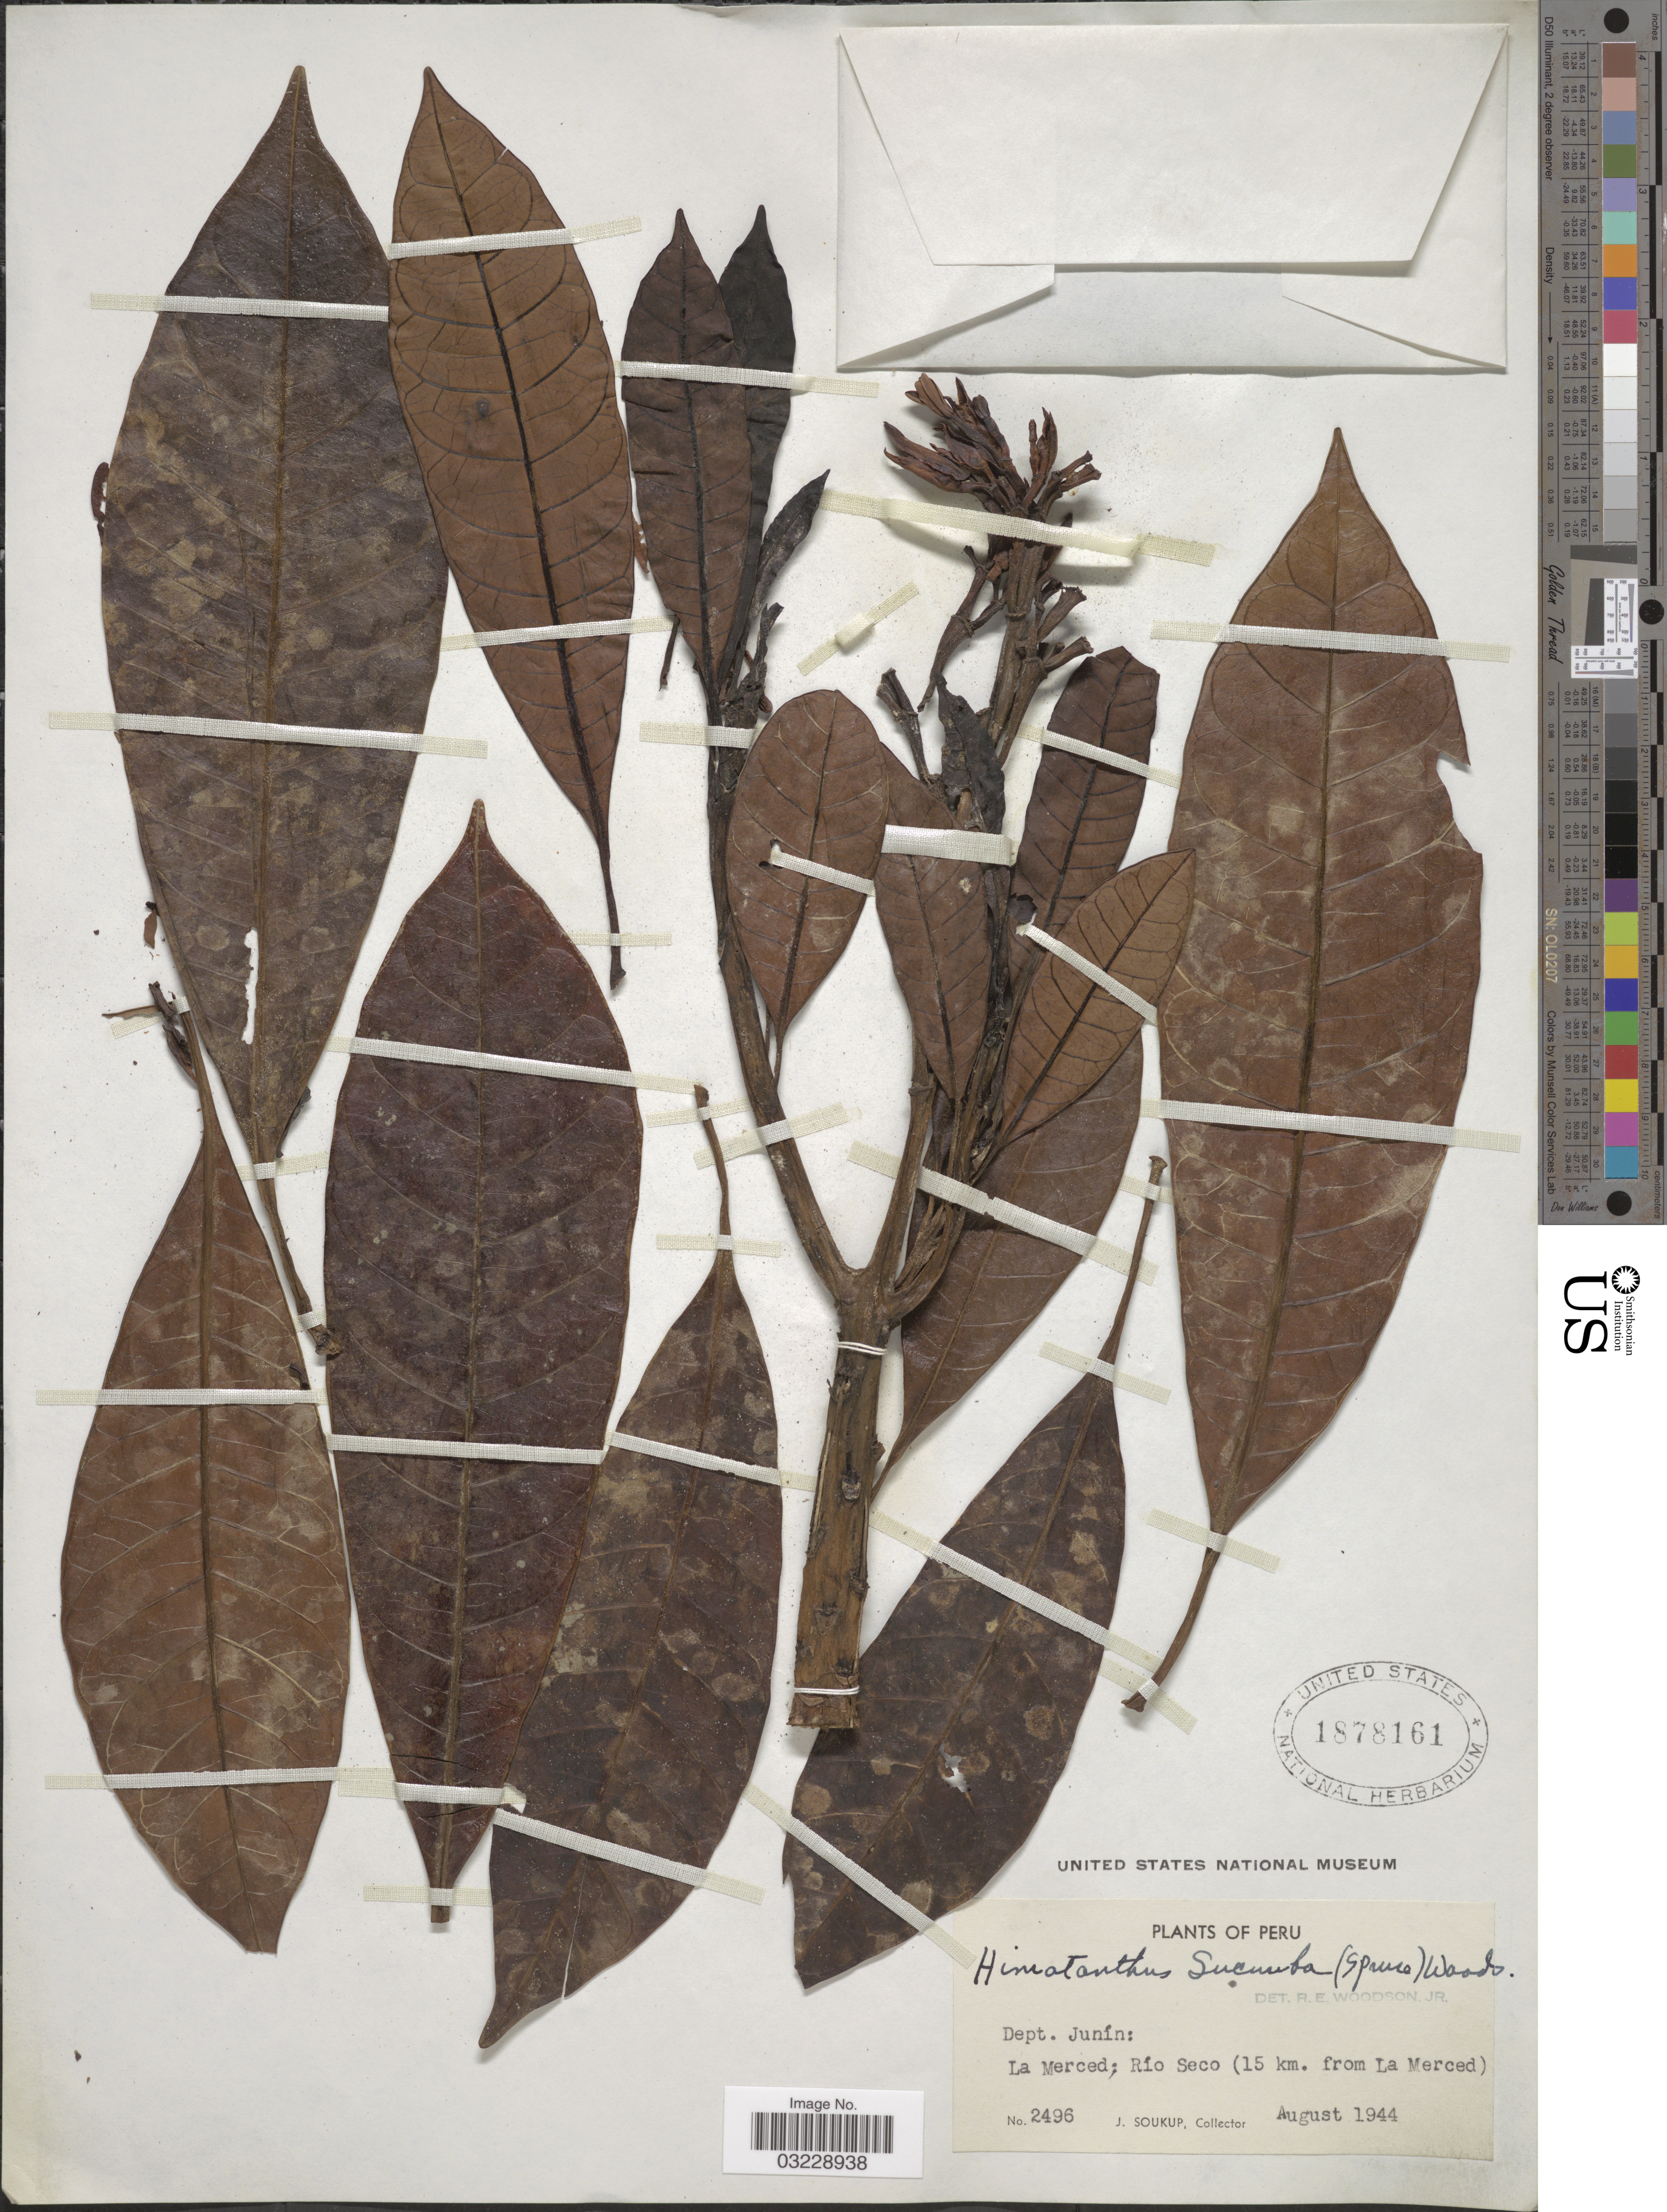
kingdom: Plantae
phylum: Tracheophyta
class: Magnoliopsida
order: Gentianales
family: Apocynaceae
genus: Himatanthus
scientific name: Himatanthus sucuuba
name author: (Spruce) Woodson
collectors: J. Soukup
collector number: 2496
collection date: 1944-08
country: Peru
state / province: Junín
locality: Dept. Junín. La Merced; Río Seco (15 km. from La Merced).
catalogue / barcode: US 1878161